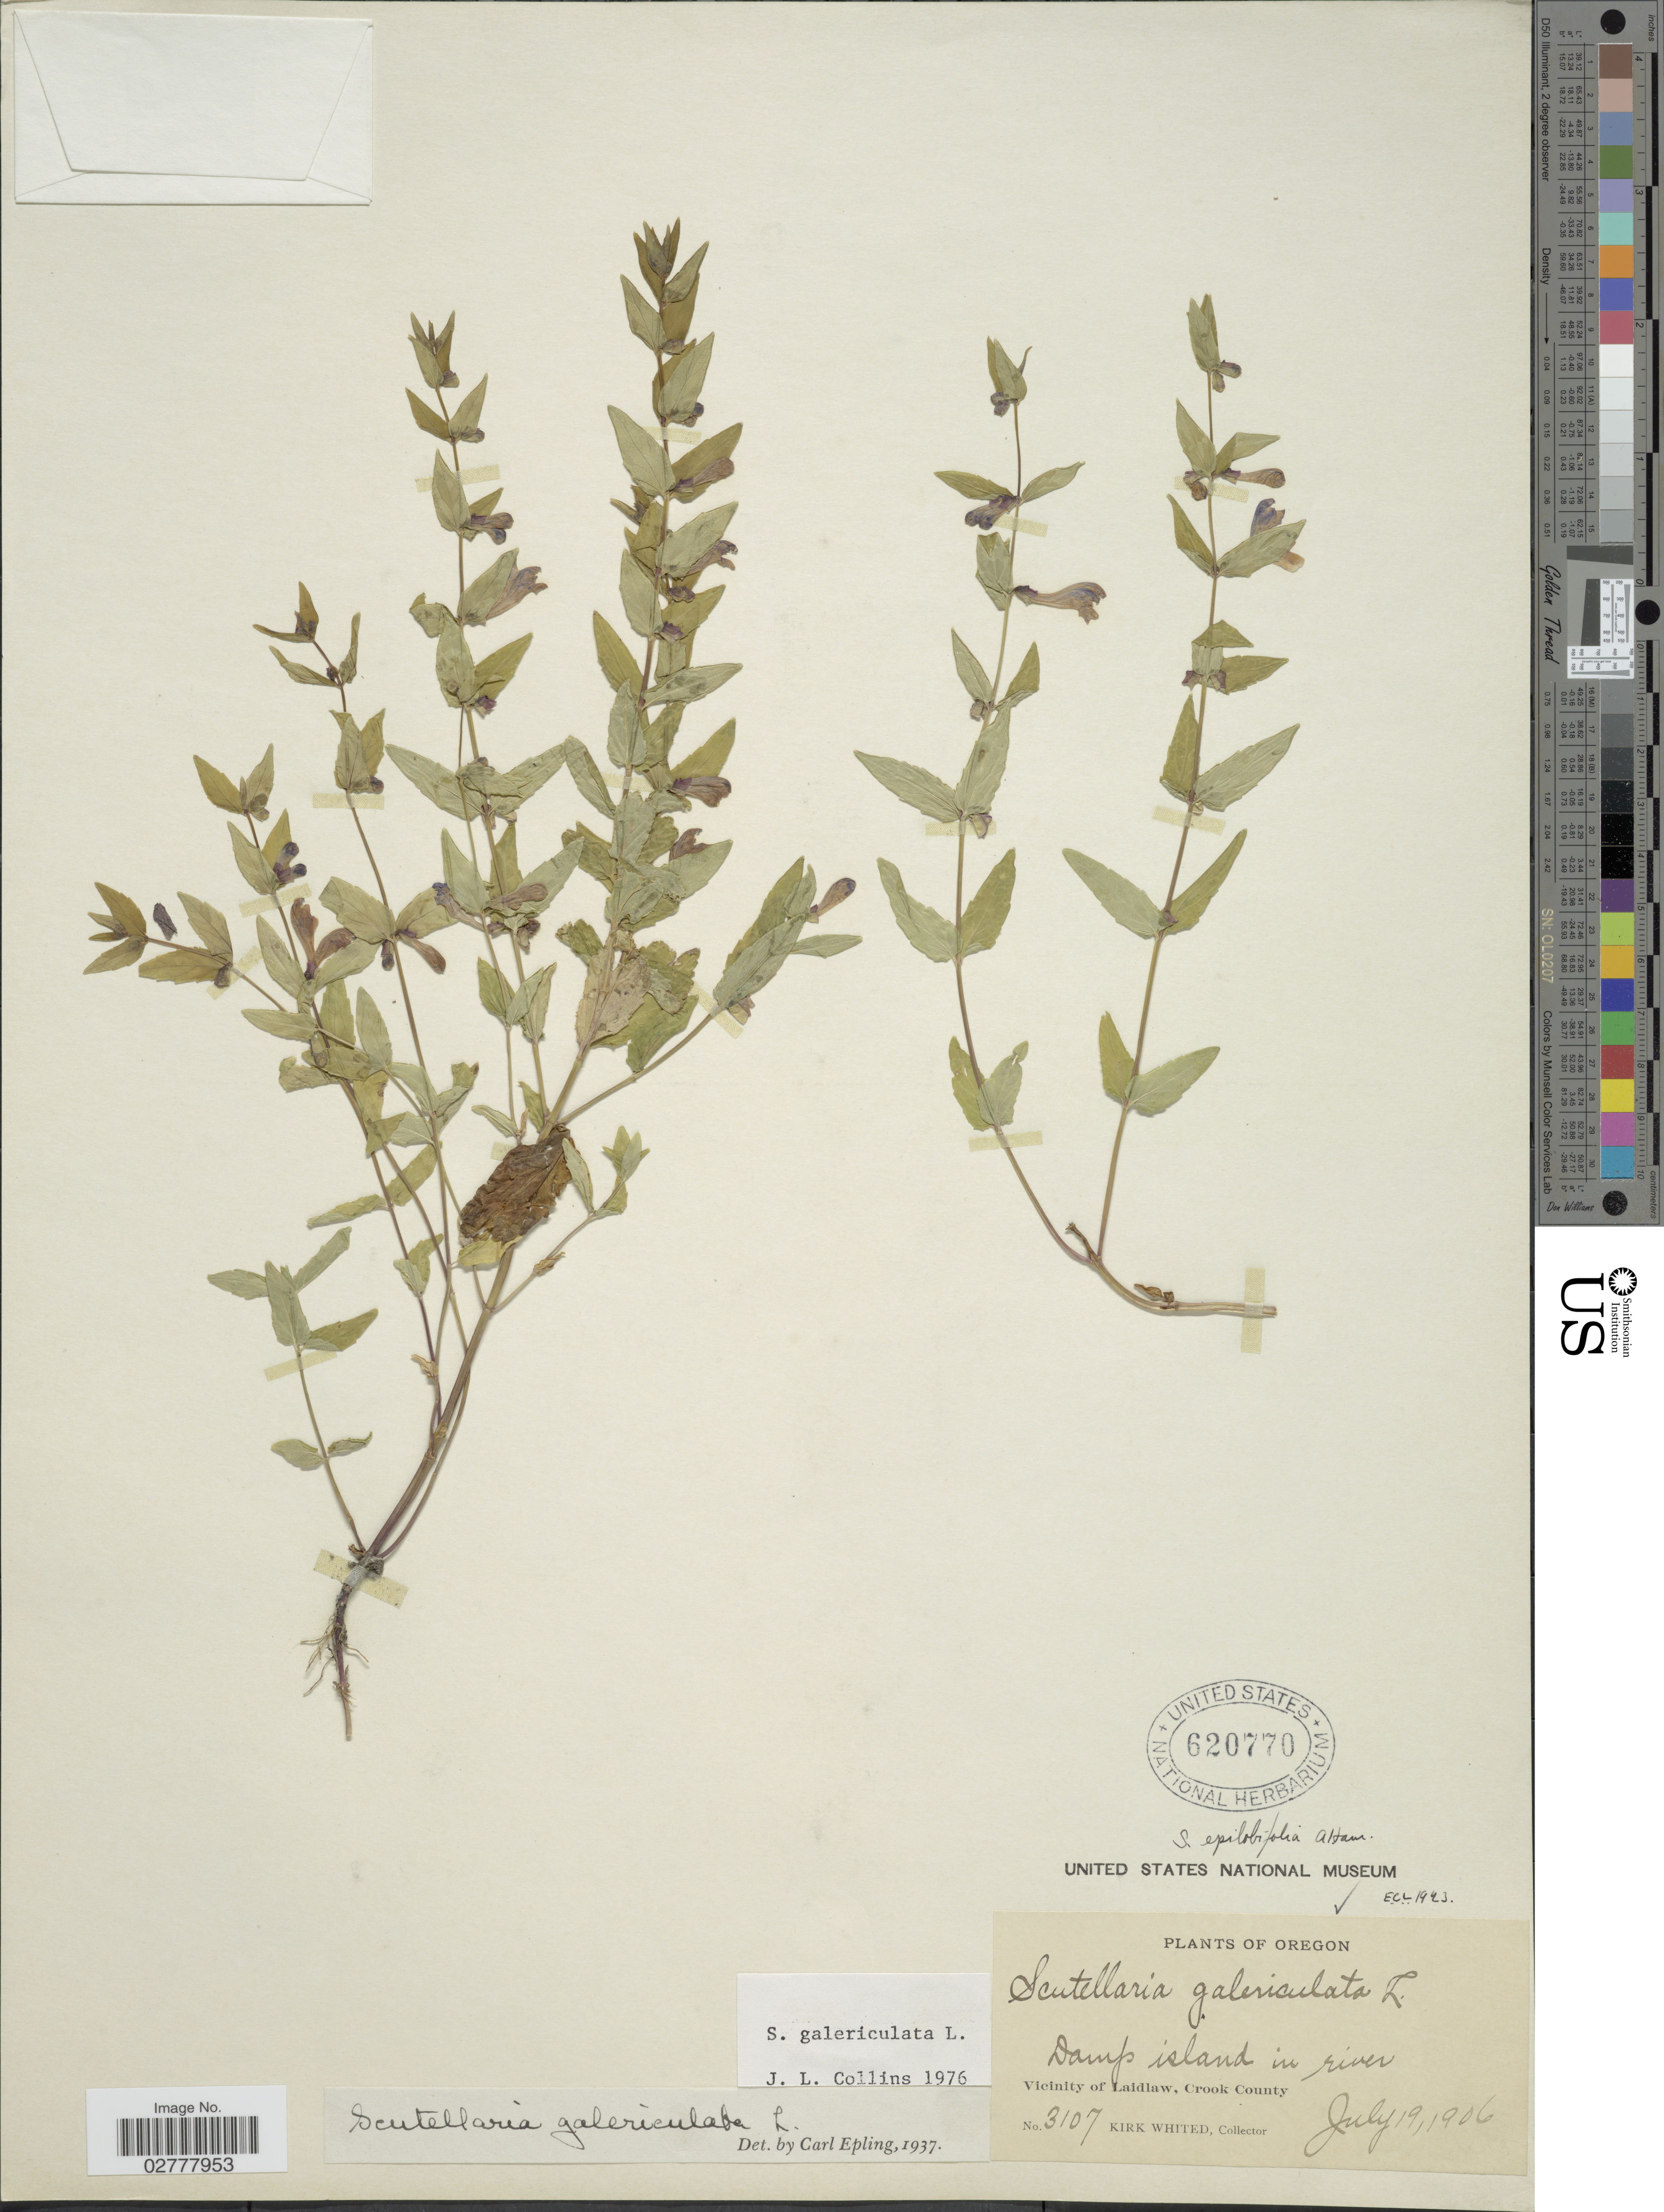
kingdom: Plantae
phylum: Tracheophyta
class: Magnoliopsida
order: Lamiales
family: Lamiaceae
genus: Scutellaria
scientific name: Scutellaria galericulata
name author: L.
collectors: K. Whited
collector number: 3107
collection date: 1906-07-19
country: United States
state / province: Oregon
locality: Damp island in river. Vicinity of Laidlaw, Crook County.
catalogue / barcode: US 620770